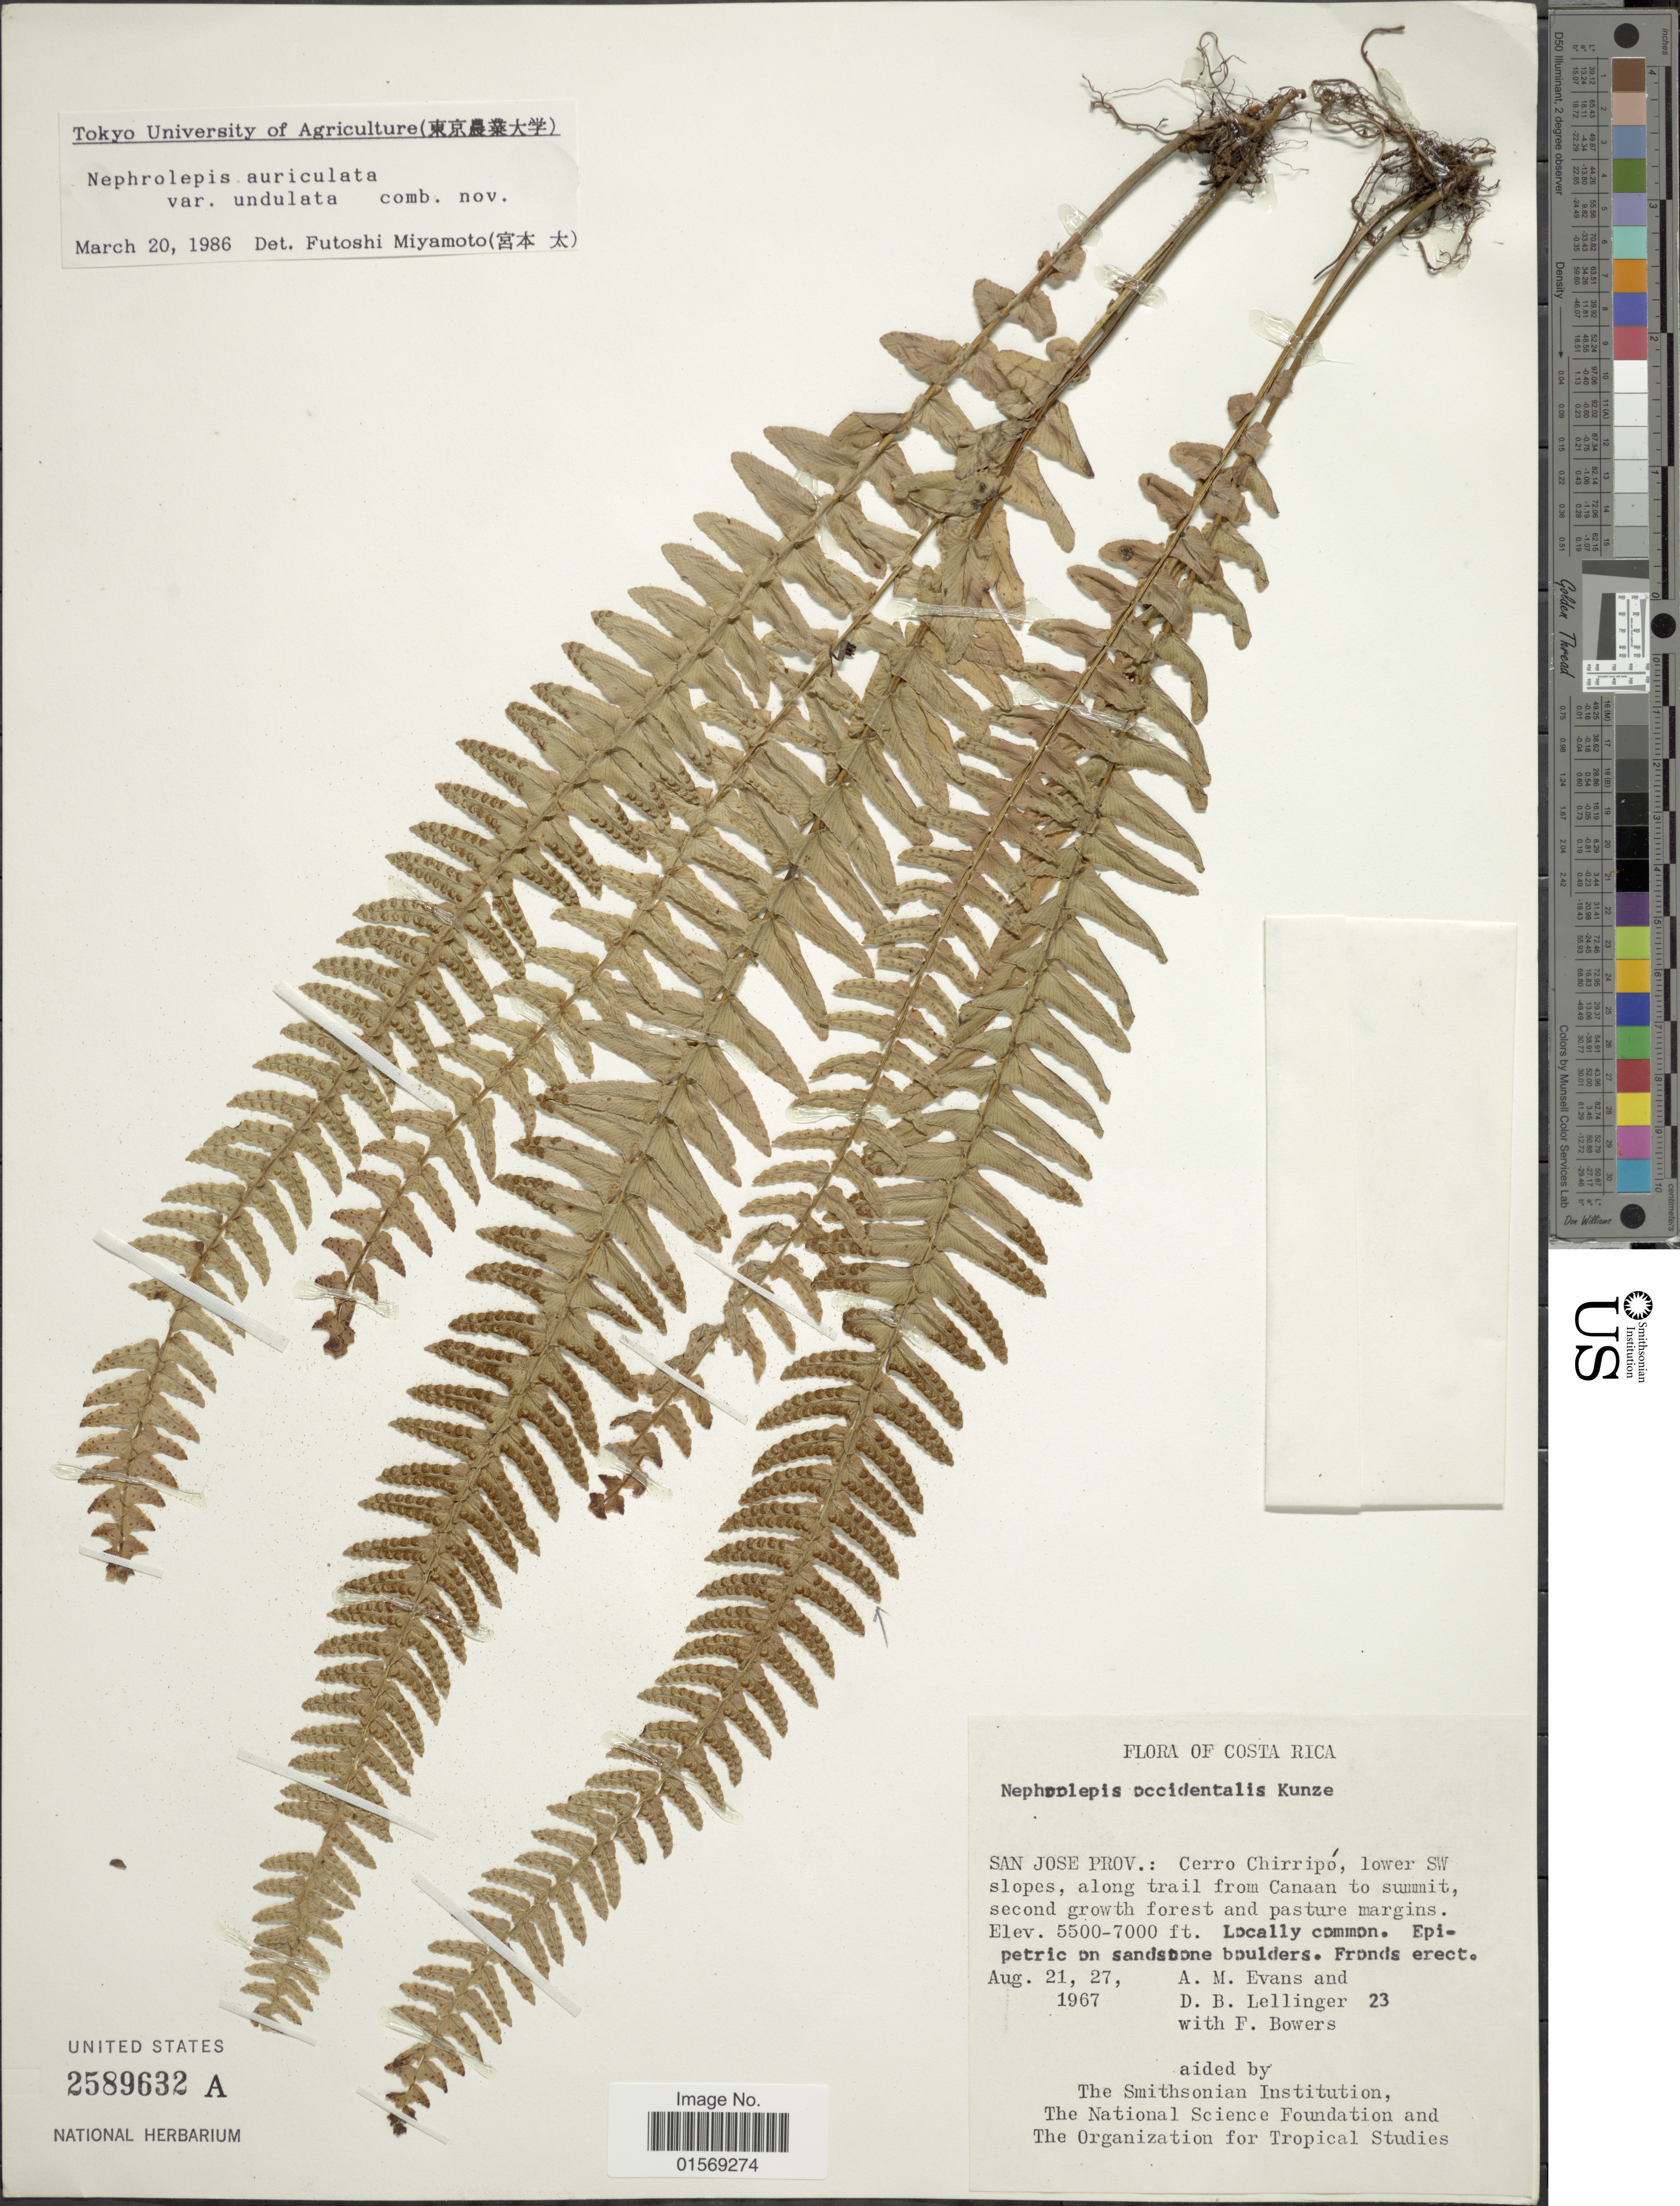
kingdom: Plantae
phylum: Tracheophyta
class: Polypodiopsida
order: Polypodiales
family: Nephrolepidaceae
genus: Nephrolepis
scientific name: Nephrolepis undulata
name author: J. Sm.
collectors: A. M. Evans, D. B. Lellinger & F. Bowers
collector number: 23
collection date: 1967-08-21/1967-08-27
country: Costa Rica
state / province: San José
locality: Costa Rica, San Jose Prov.: Cerro Chirripo, lower SW slopes, along trail from Canaan to summit.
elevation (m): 1676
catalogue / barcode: US 2589632A